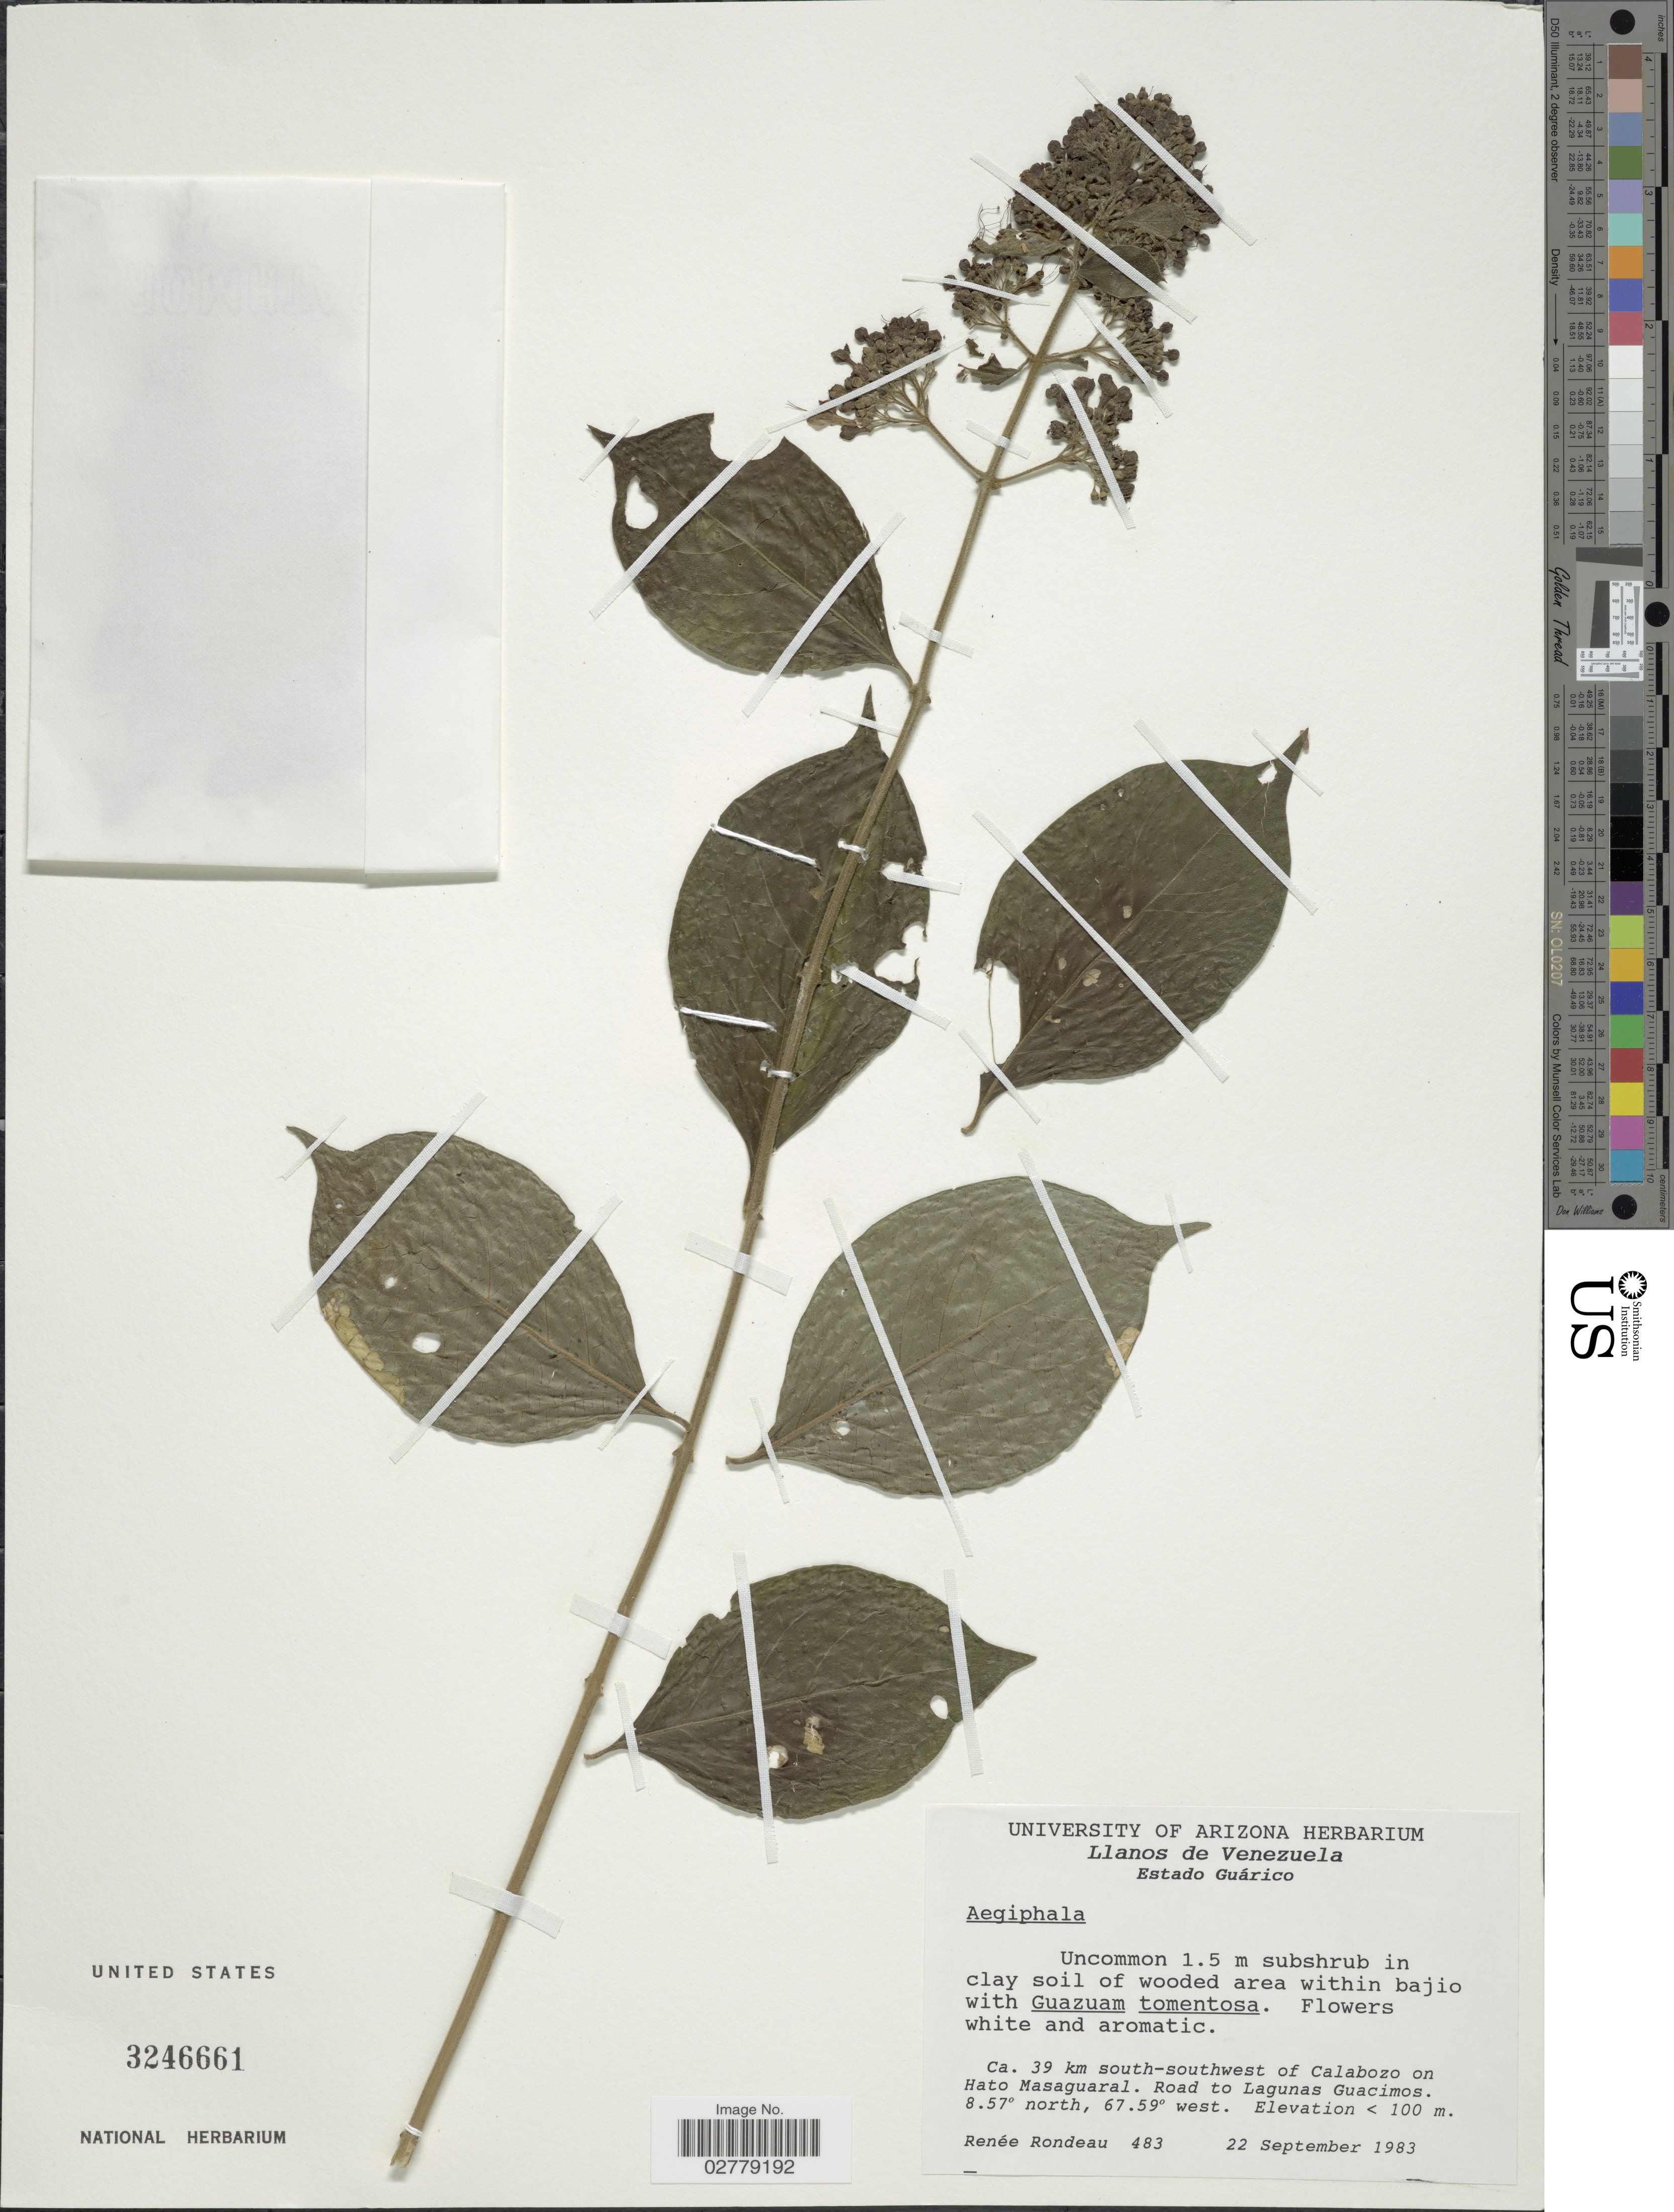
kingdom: Plantae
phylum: Tracheophyta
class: Magnoliopsida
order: Lamiales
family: Lamiaceae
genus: Aegiphila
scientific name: Aegiphila sp.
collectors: R. Rondeau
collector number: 483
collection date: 1983-09-22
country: Venezuela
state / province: Guárico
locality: Llanos de Venezuela, Estado Guárico, Ca. 39 km south-southwest of Calabozo on Hato Masaguaral, Road to Lagunas Guacimos.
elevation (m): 100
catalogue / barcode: US 3246661